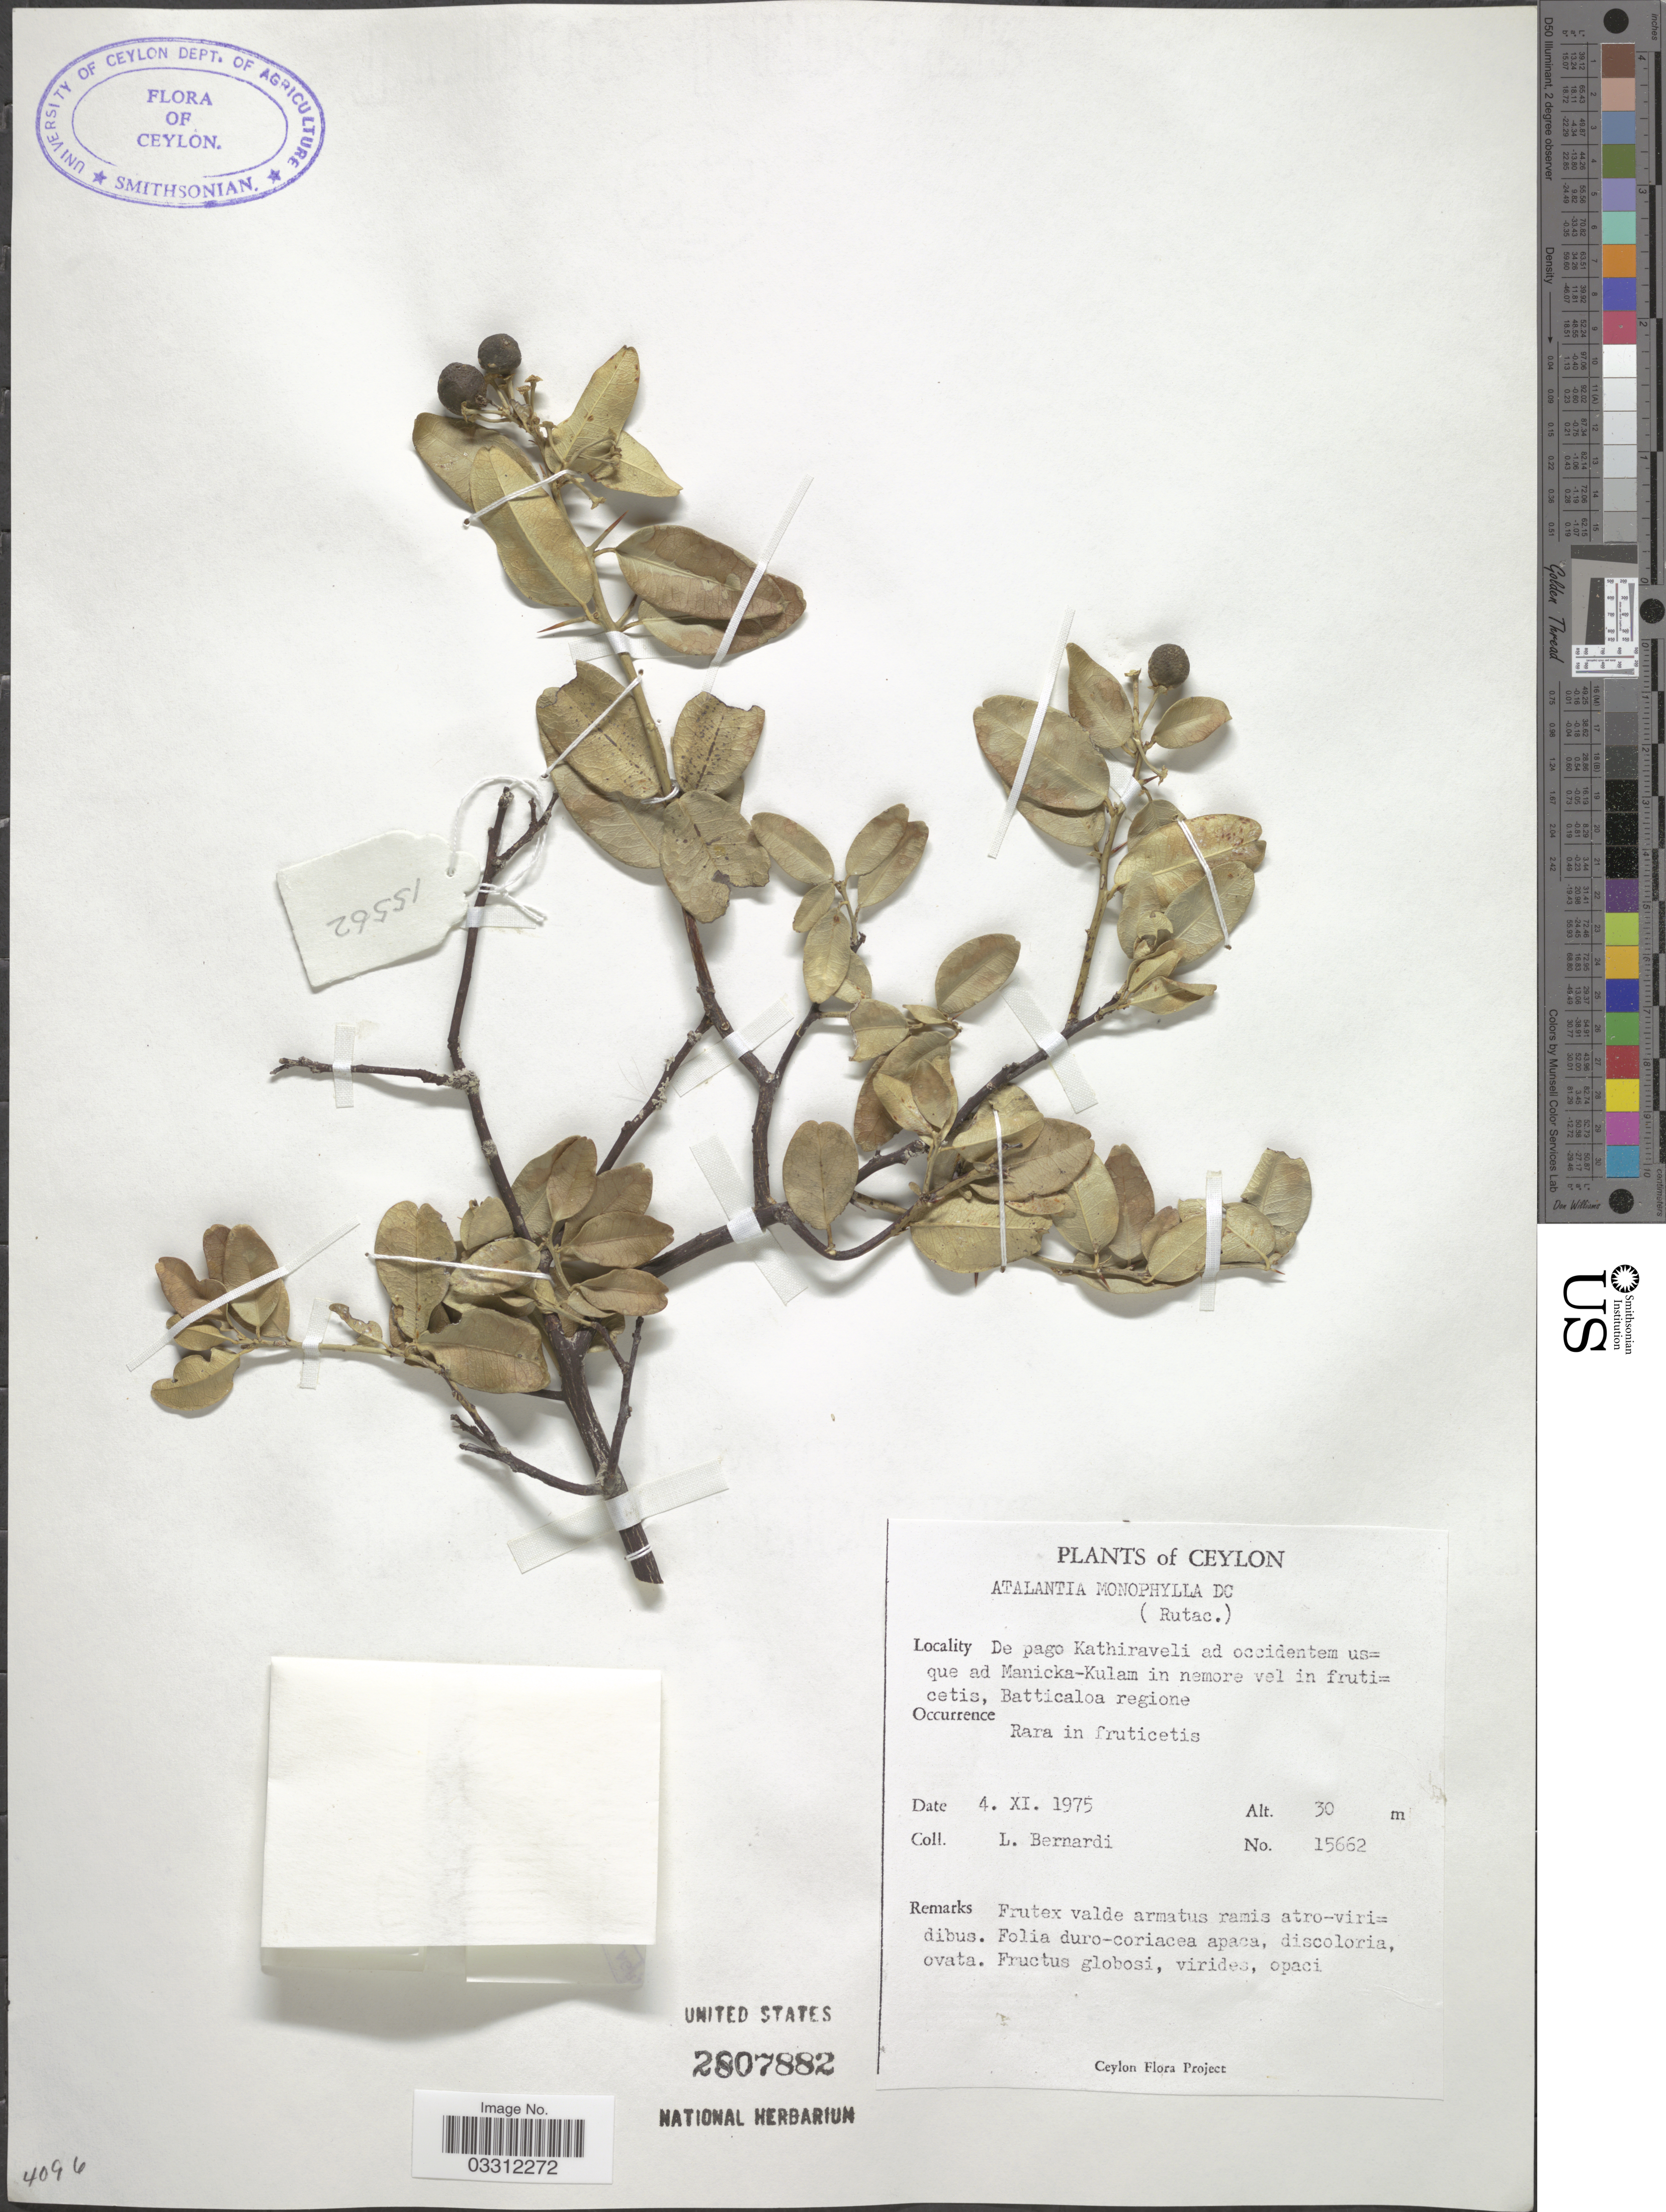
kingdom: Plantae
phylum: Tracheophyta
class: Magnoliopsida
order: Sapindales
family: Rutaceae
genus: Atalantia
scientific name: Atalantia monophylla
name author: (L.) DC.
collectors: L. Bernardi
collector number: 15662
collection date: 1975-11-04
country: Sri Lanka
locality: Ceylon, De pago Kathiraveli ad occidentem usque ad Manicka-Kulam in nemore vel in fruticetis, Batticaloa regione.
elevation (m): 30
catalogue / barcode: US 2807882